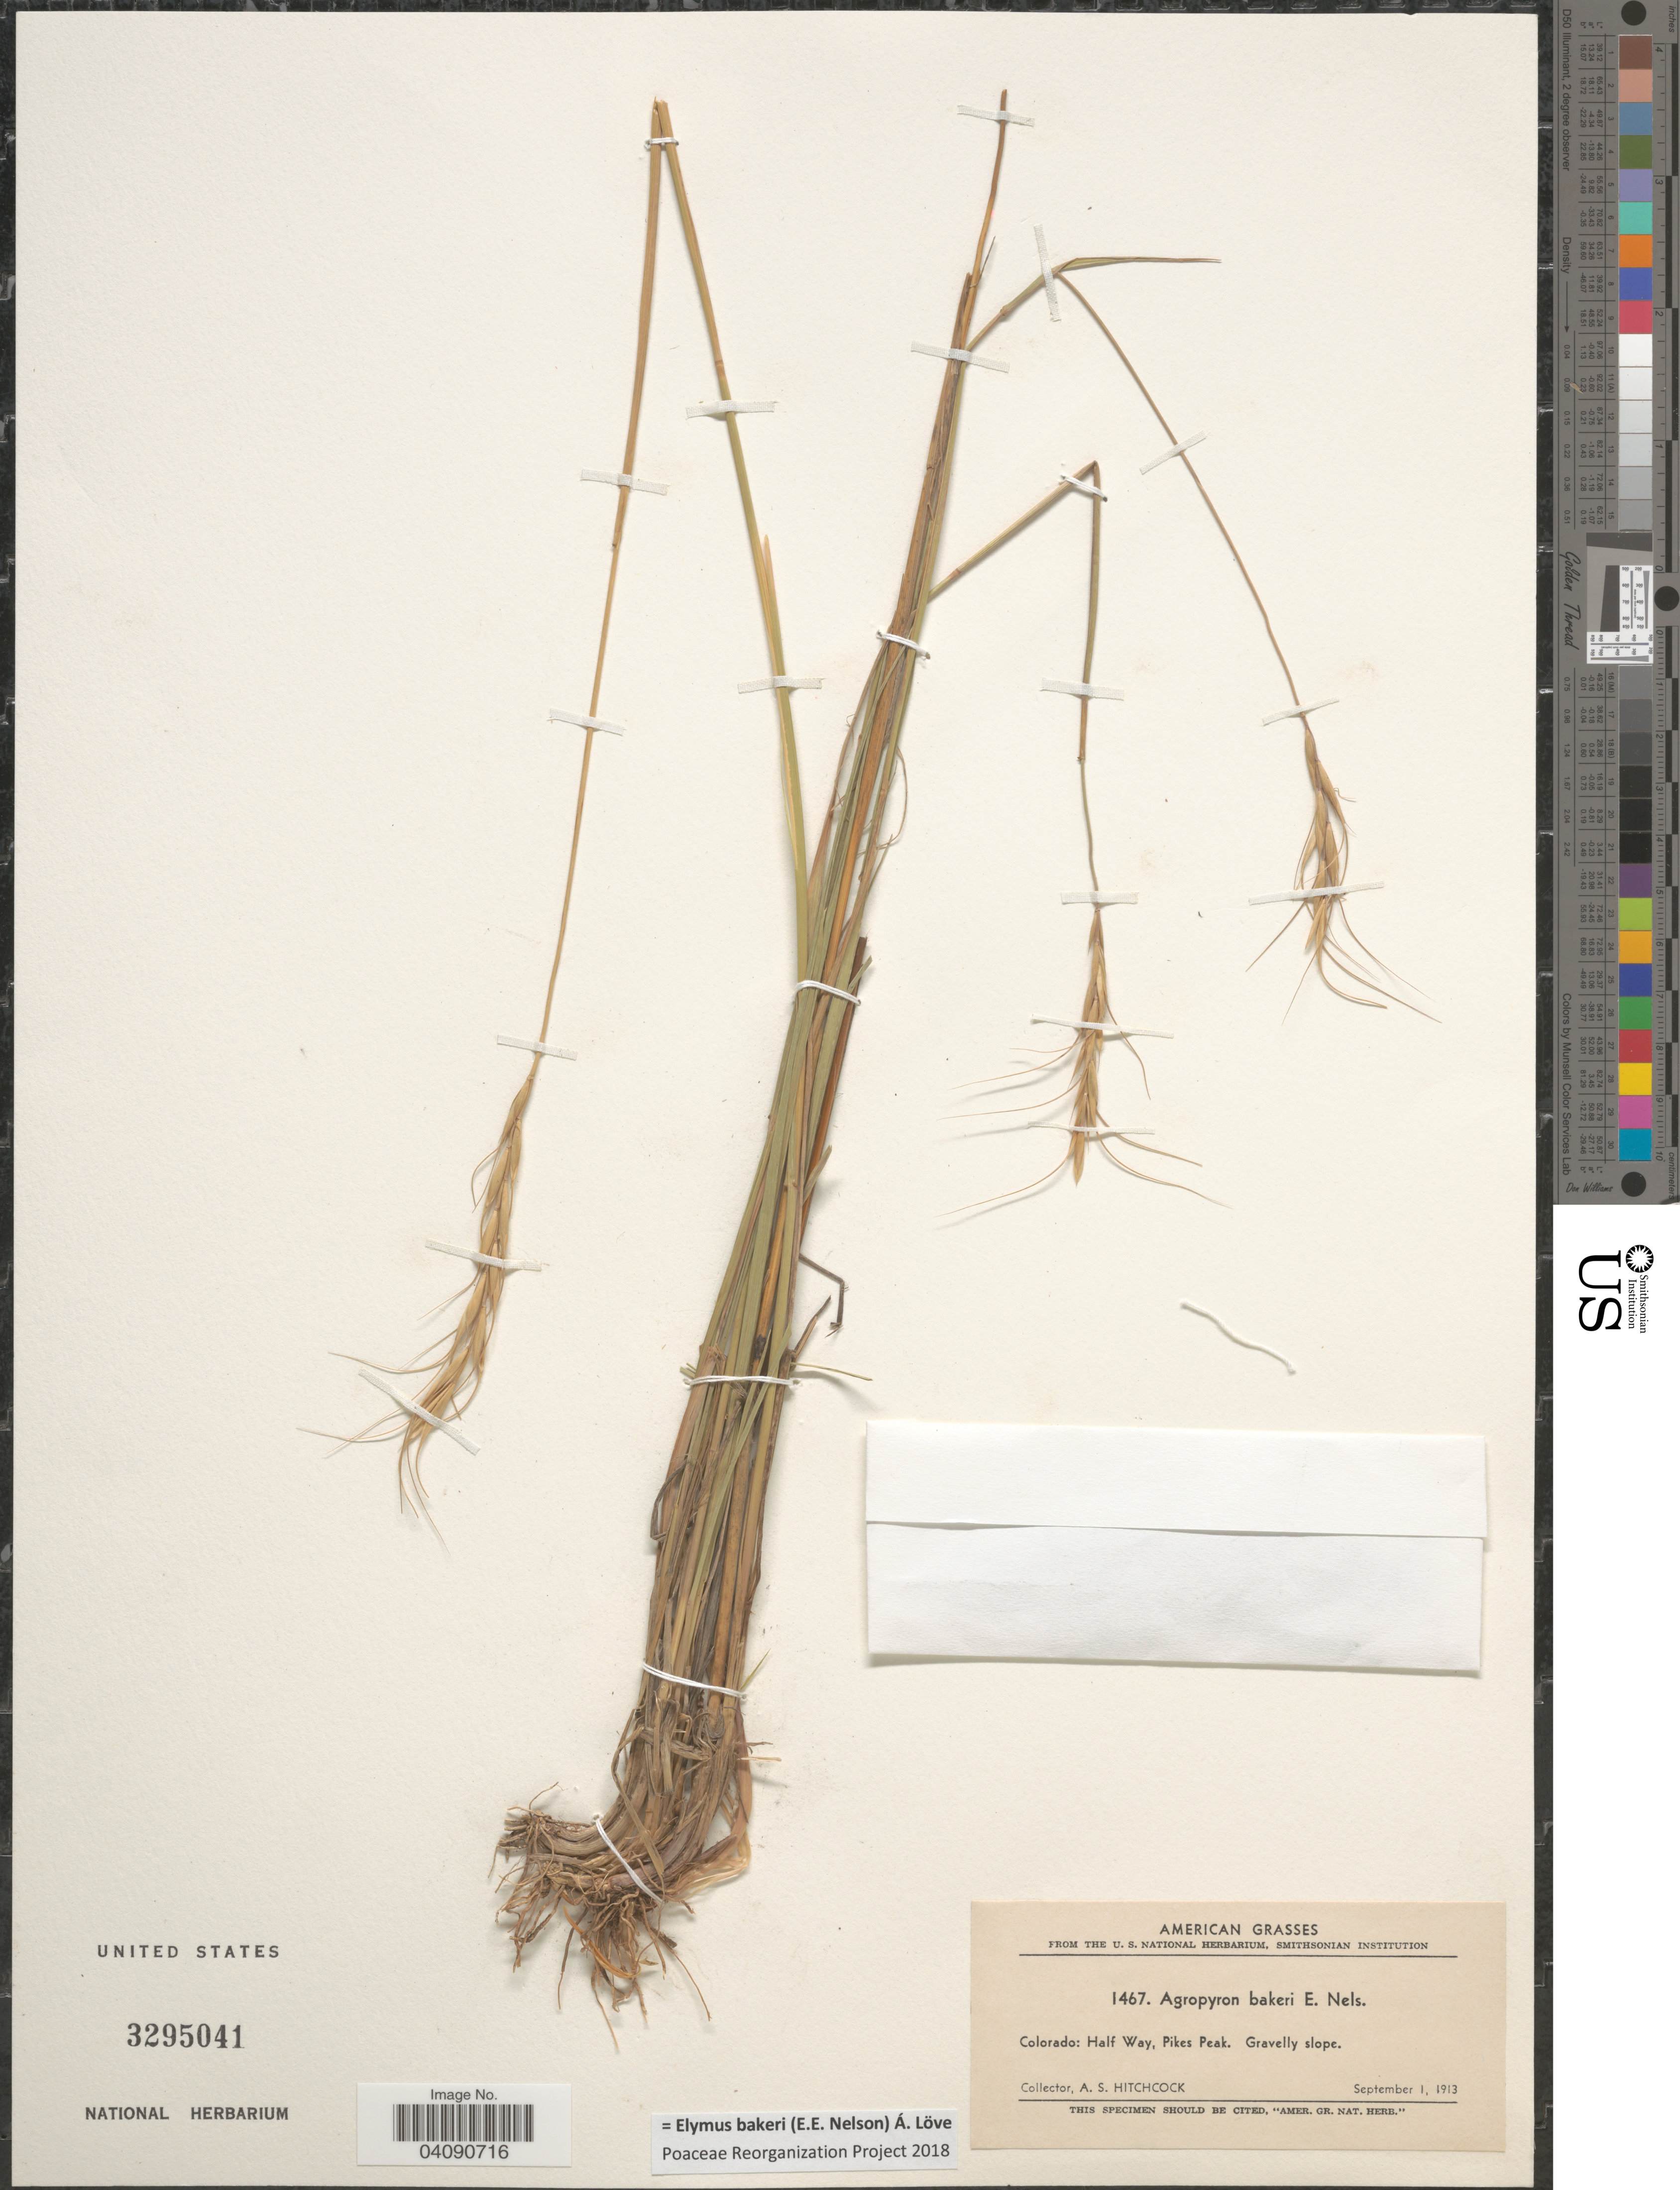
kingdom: Plantae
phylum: Tracheophyta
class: Liliopsida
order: Poales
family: Poaceae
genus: Elymus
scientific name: Elymus bakeri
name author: (E.E. Nelson) Á. Löve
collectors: A. S. Hitchcock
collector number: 1467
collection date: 1913-09-01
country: United States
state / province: Colorado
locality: Half Way, Pikes Peak. Gravelly slope.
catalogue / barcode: US 3295041